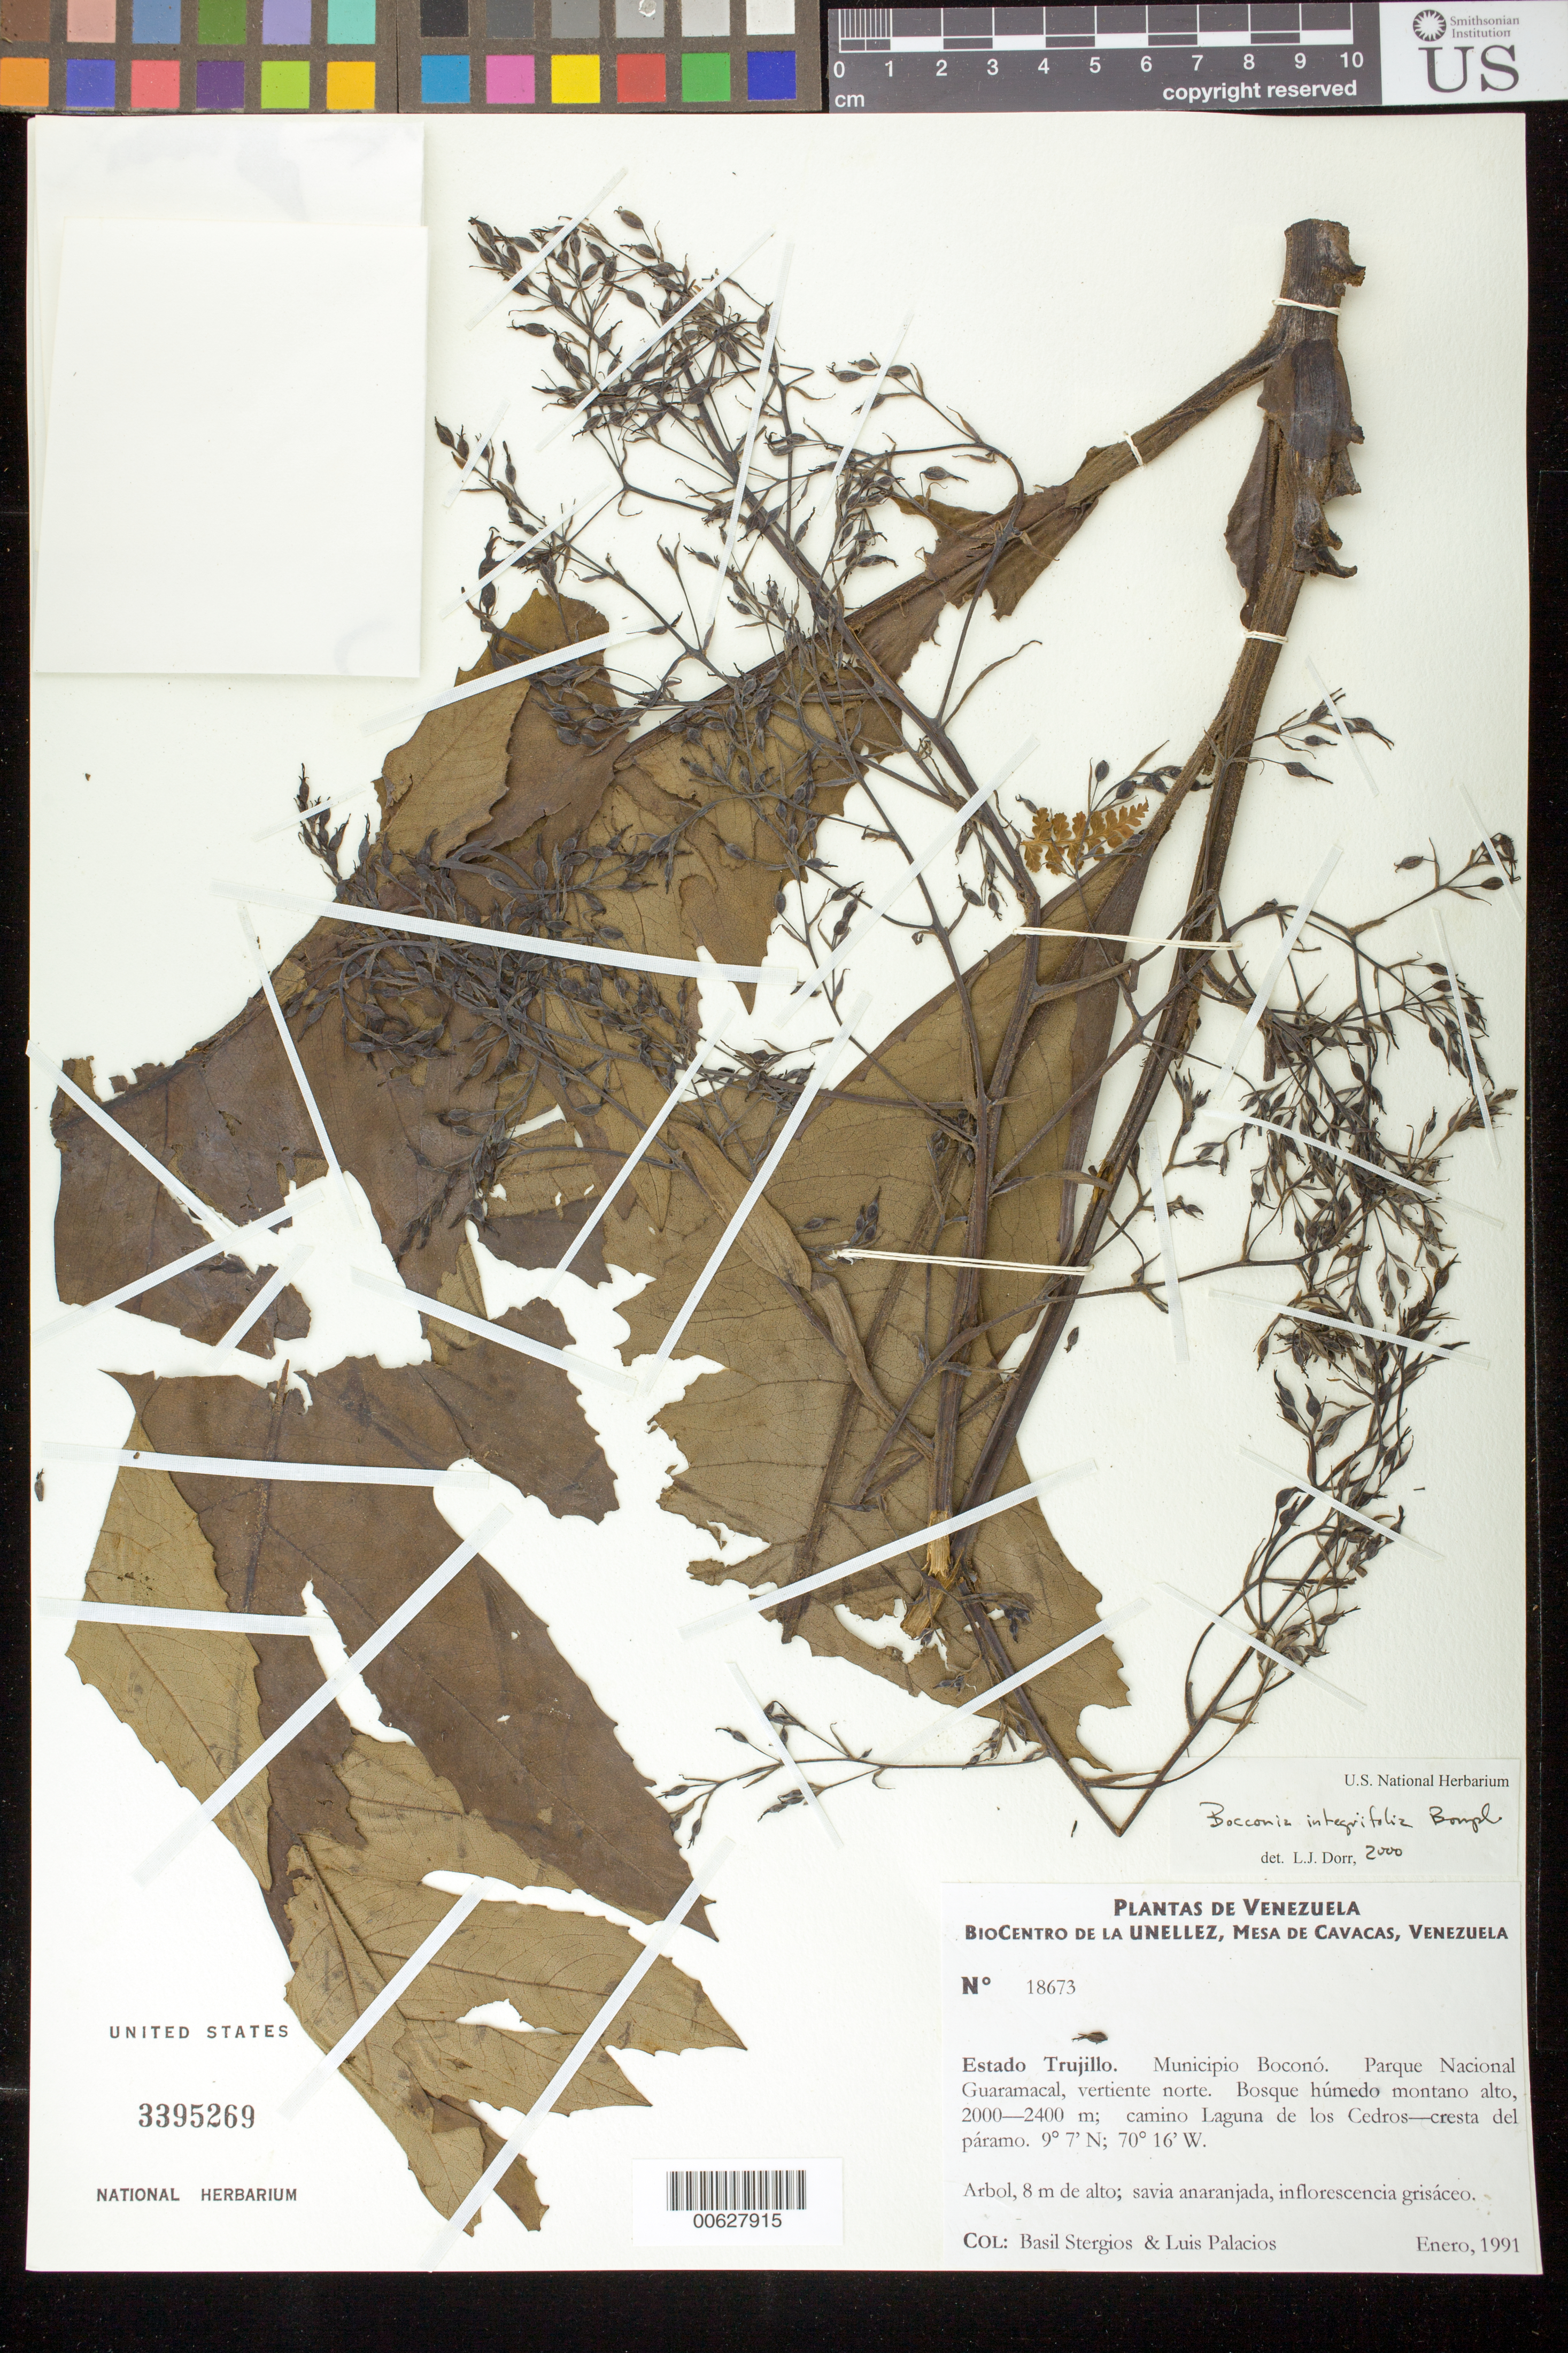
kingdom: Plantae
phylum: Tracheophyta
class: Magnoliopsida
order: Ranunculales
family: Papaveraceae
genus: Bocconia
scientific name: Bocconia integrifolia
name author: Bonpl.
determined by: Dorr, L. J., (BOT), Smithsonian Institution - National Museum of Natural History (UNITED STATES)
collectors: B. G. Stergios & L. Palacios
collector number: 18673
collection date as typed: Jan 1991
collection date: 1991-01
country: Venezuela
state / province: Trujillo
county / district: Boconó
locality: Parque Nacional Guaramacal, vertiente N, camino laguna de los Cedros-cresta del páramo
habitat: Bosque húmedo montano alto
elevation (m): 2000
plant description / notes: PORT, US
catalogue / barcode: US 3395269